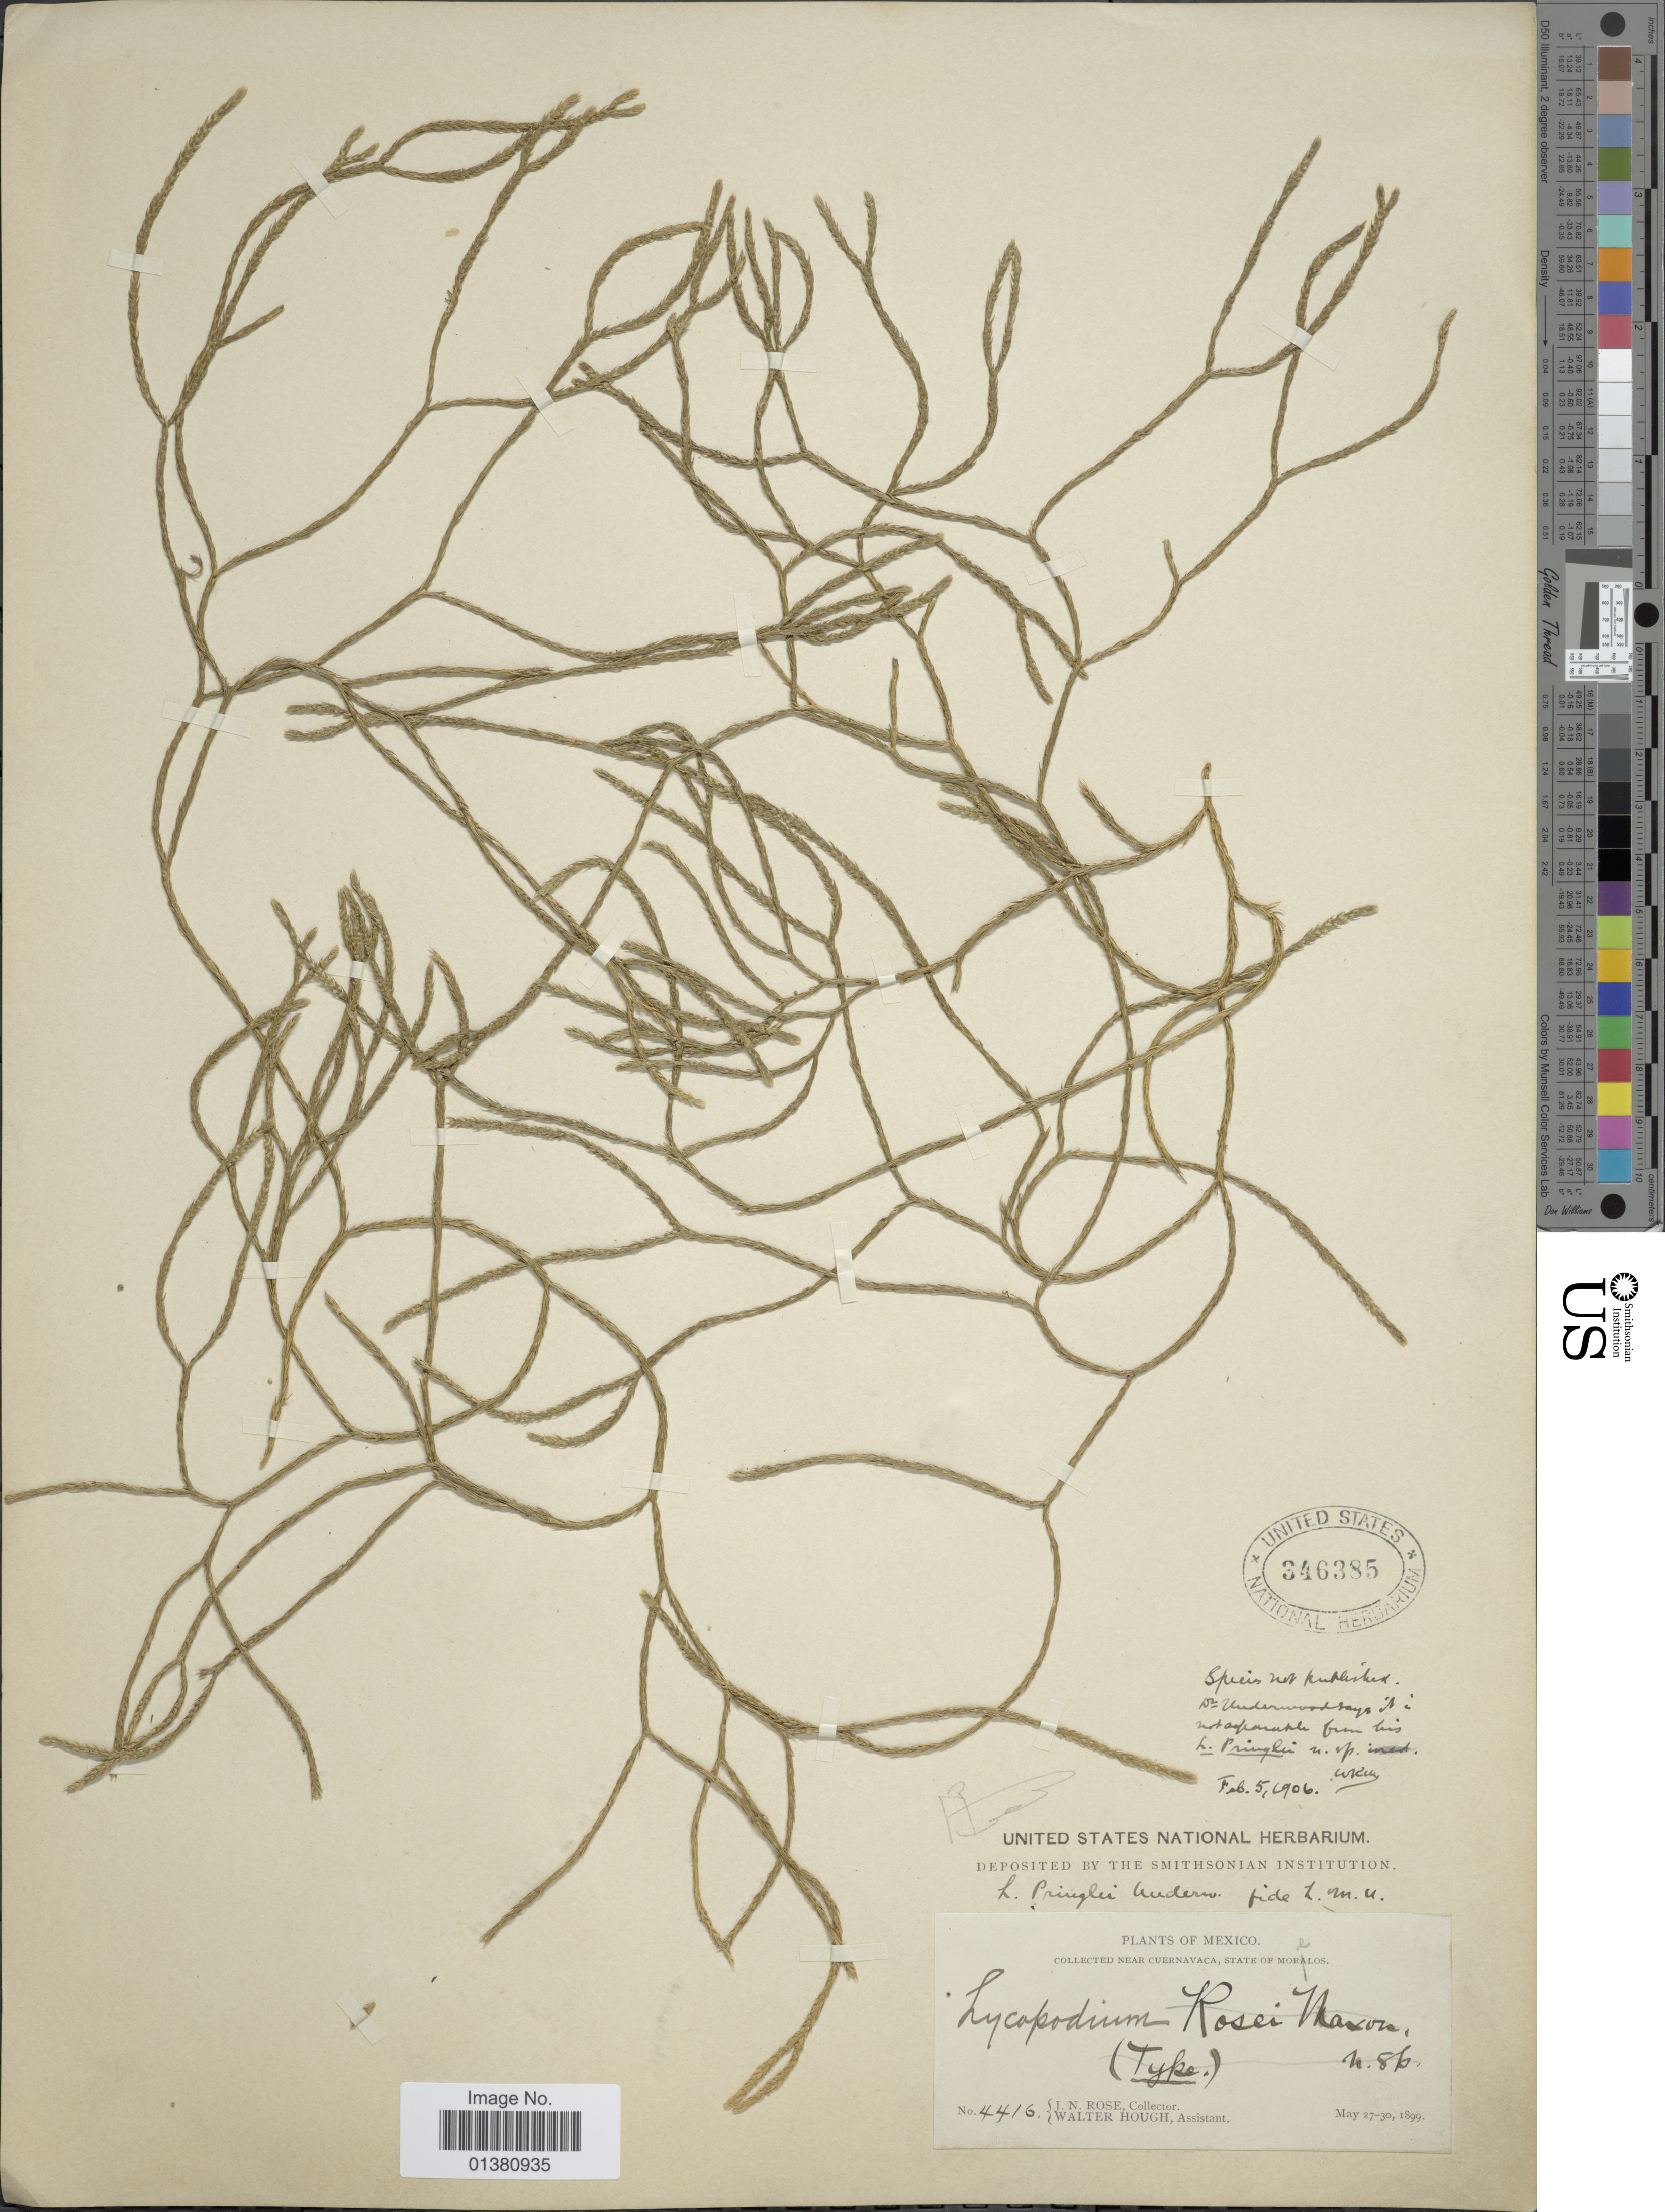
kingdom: Plantae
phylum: Tracheophyta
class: Lycopodiopsida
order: Lycopodiales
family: Lycopodiaceae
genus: Phlegmariurus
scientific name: Phlegmariurus pringlei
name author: (Underw. & F.E. Lloyd) B. Øllg.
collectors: J. N. Rose & W. Hough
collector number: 4416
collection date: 1899-05-27/1899-05-30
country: Mexico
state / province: Morelos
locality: Near Cuernavaca, state of Morelos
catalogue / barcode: US 346385